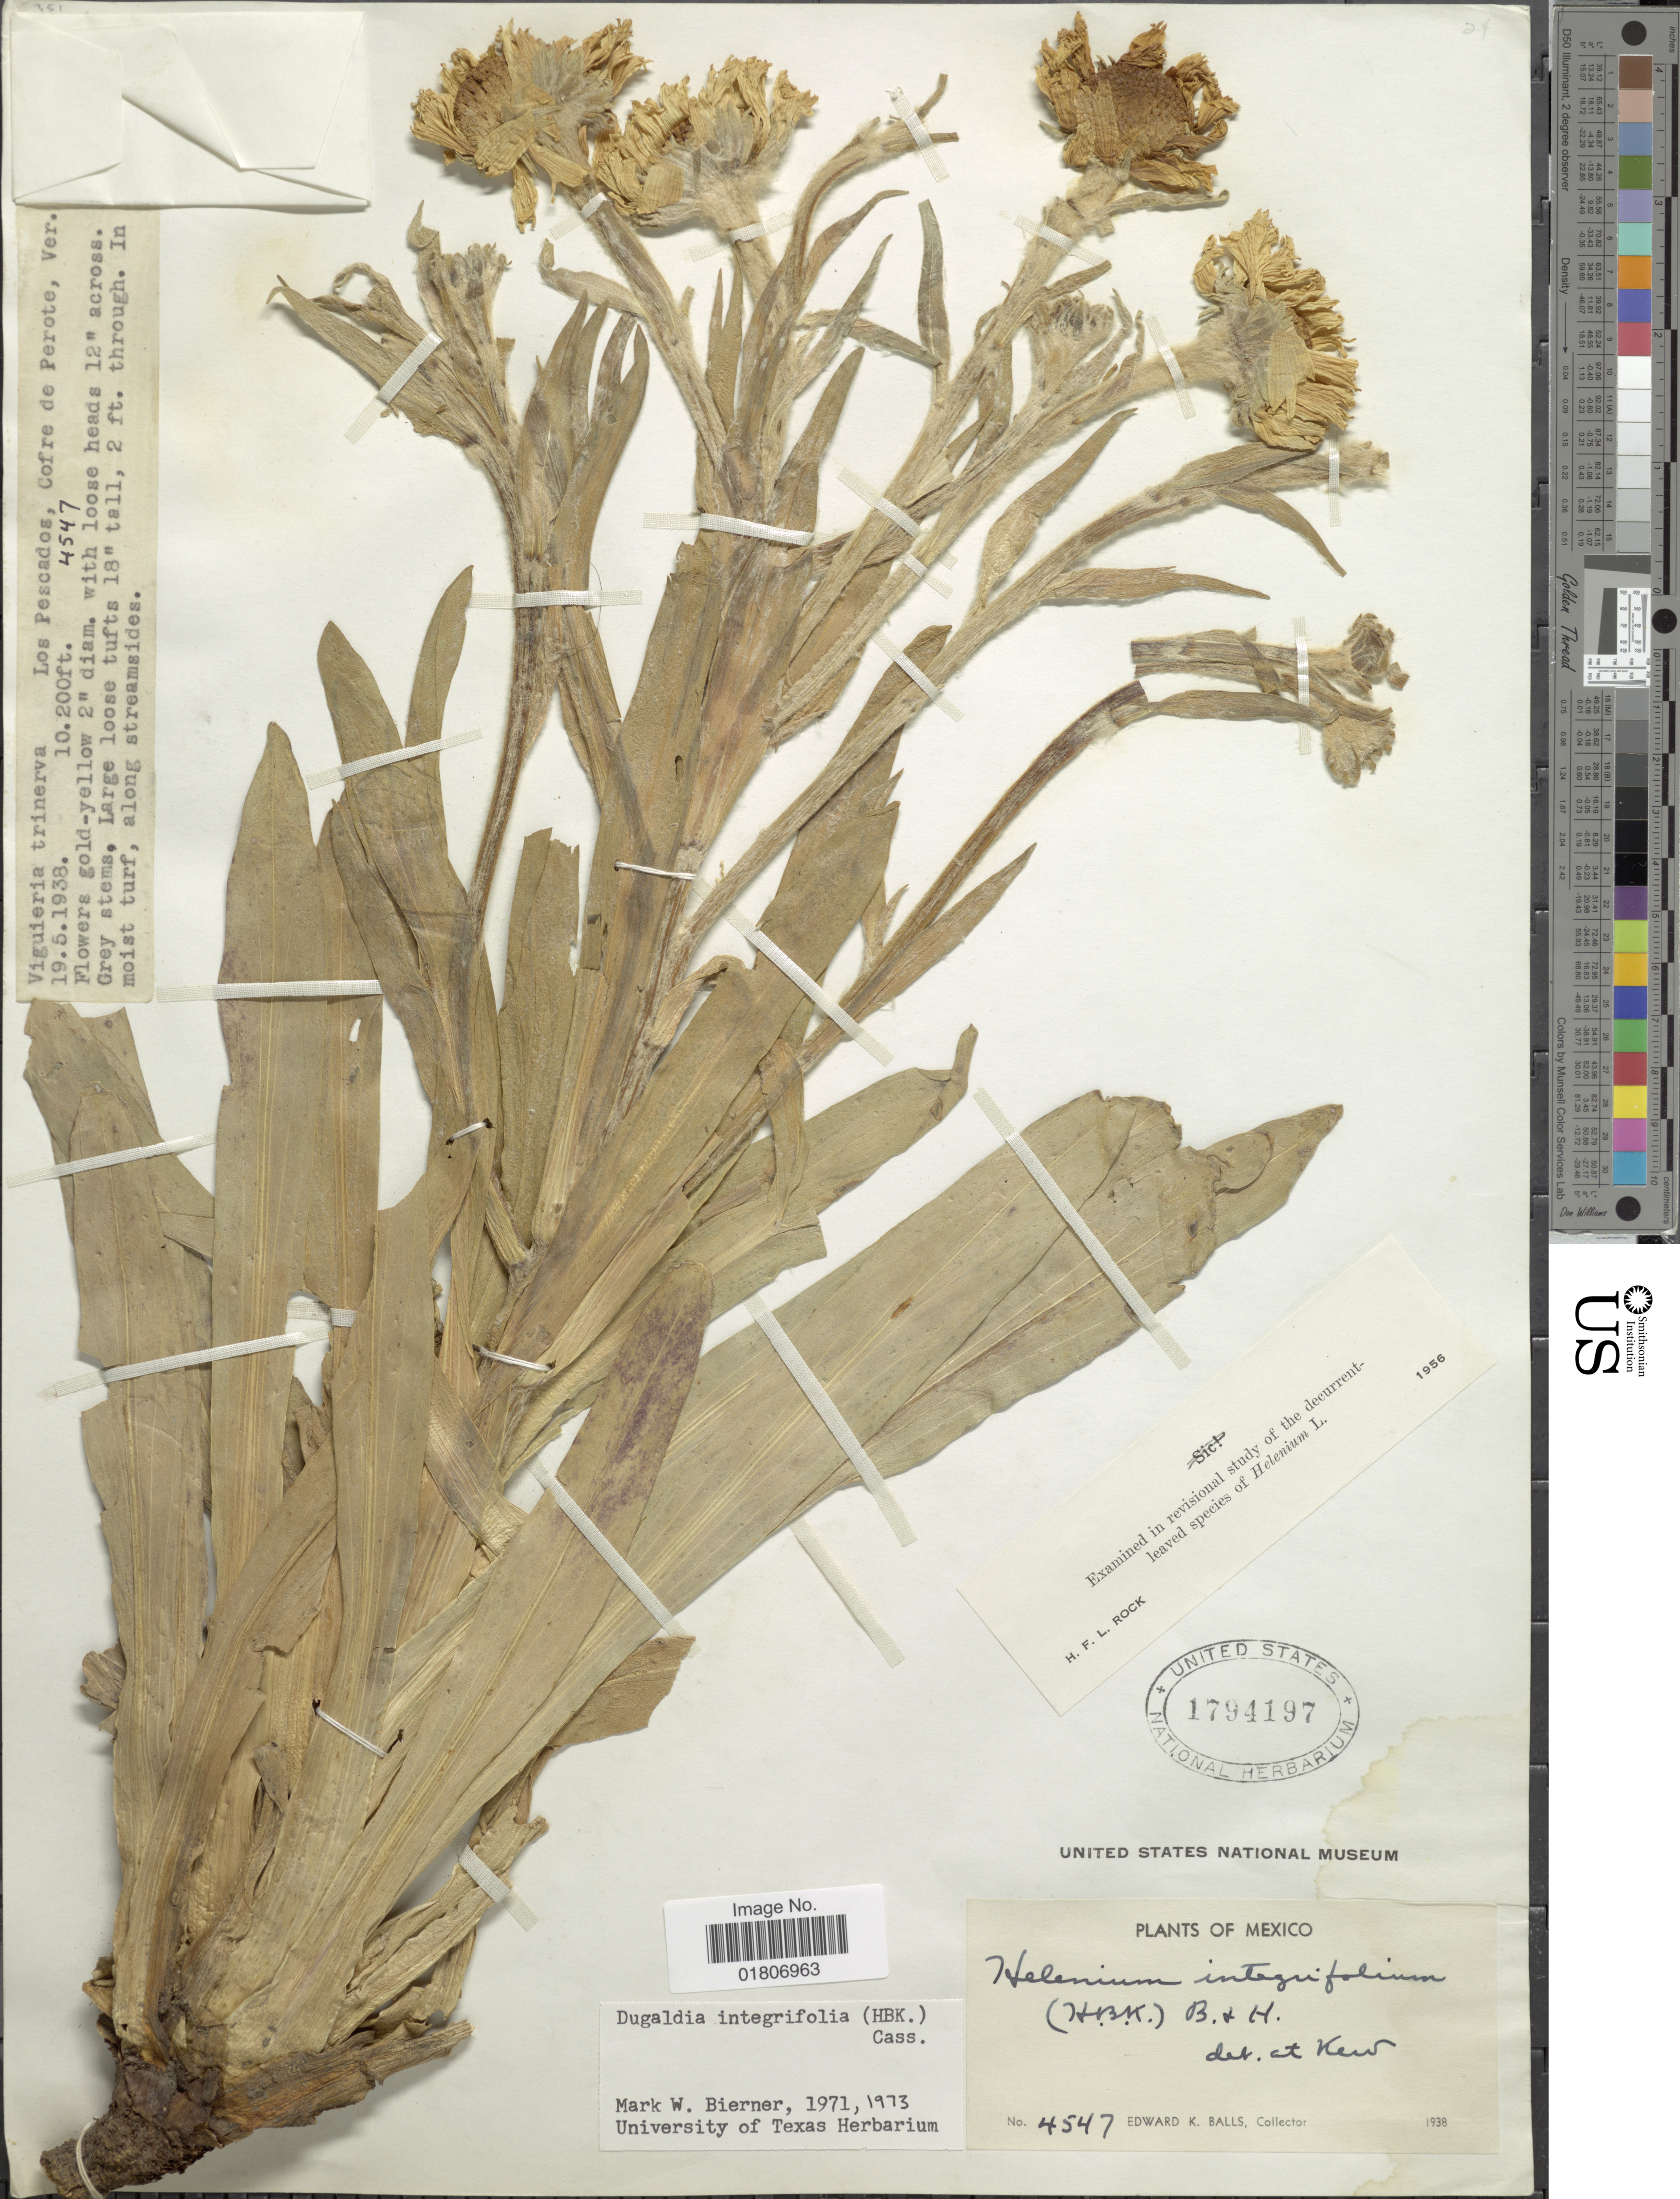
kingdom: Plantae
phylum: Tracheophyta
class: Magnoliopsida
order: Asterales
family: Asteraceae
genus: Dugaldia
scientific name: Dugaldia hoopesii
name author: (A. Gray) Rydb.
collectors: E. K. Balls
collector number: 4547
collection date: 1938-05-19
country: Mexico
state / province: Veracruz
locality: Los Pescados, Cofre de Perote.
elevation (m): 3109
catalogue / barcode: US 1794197